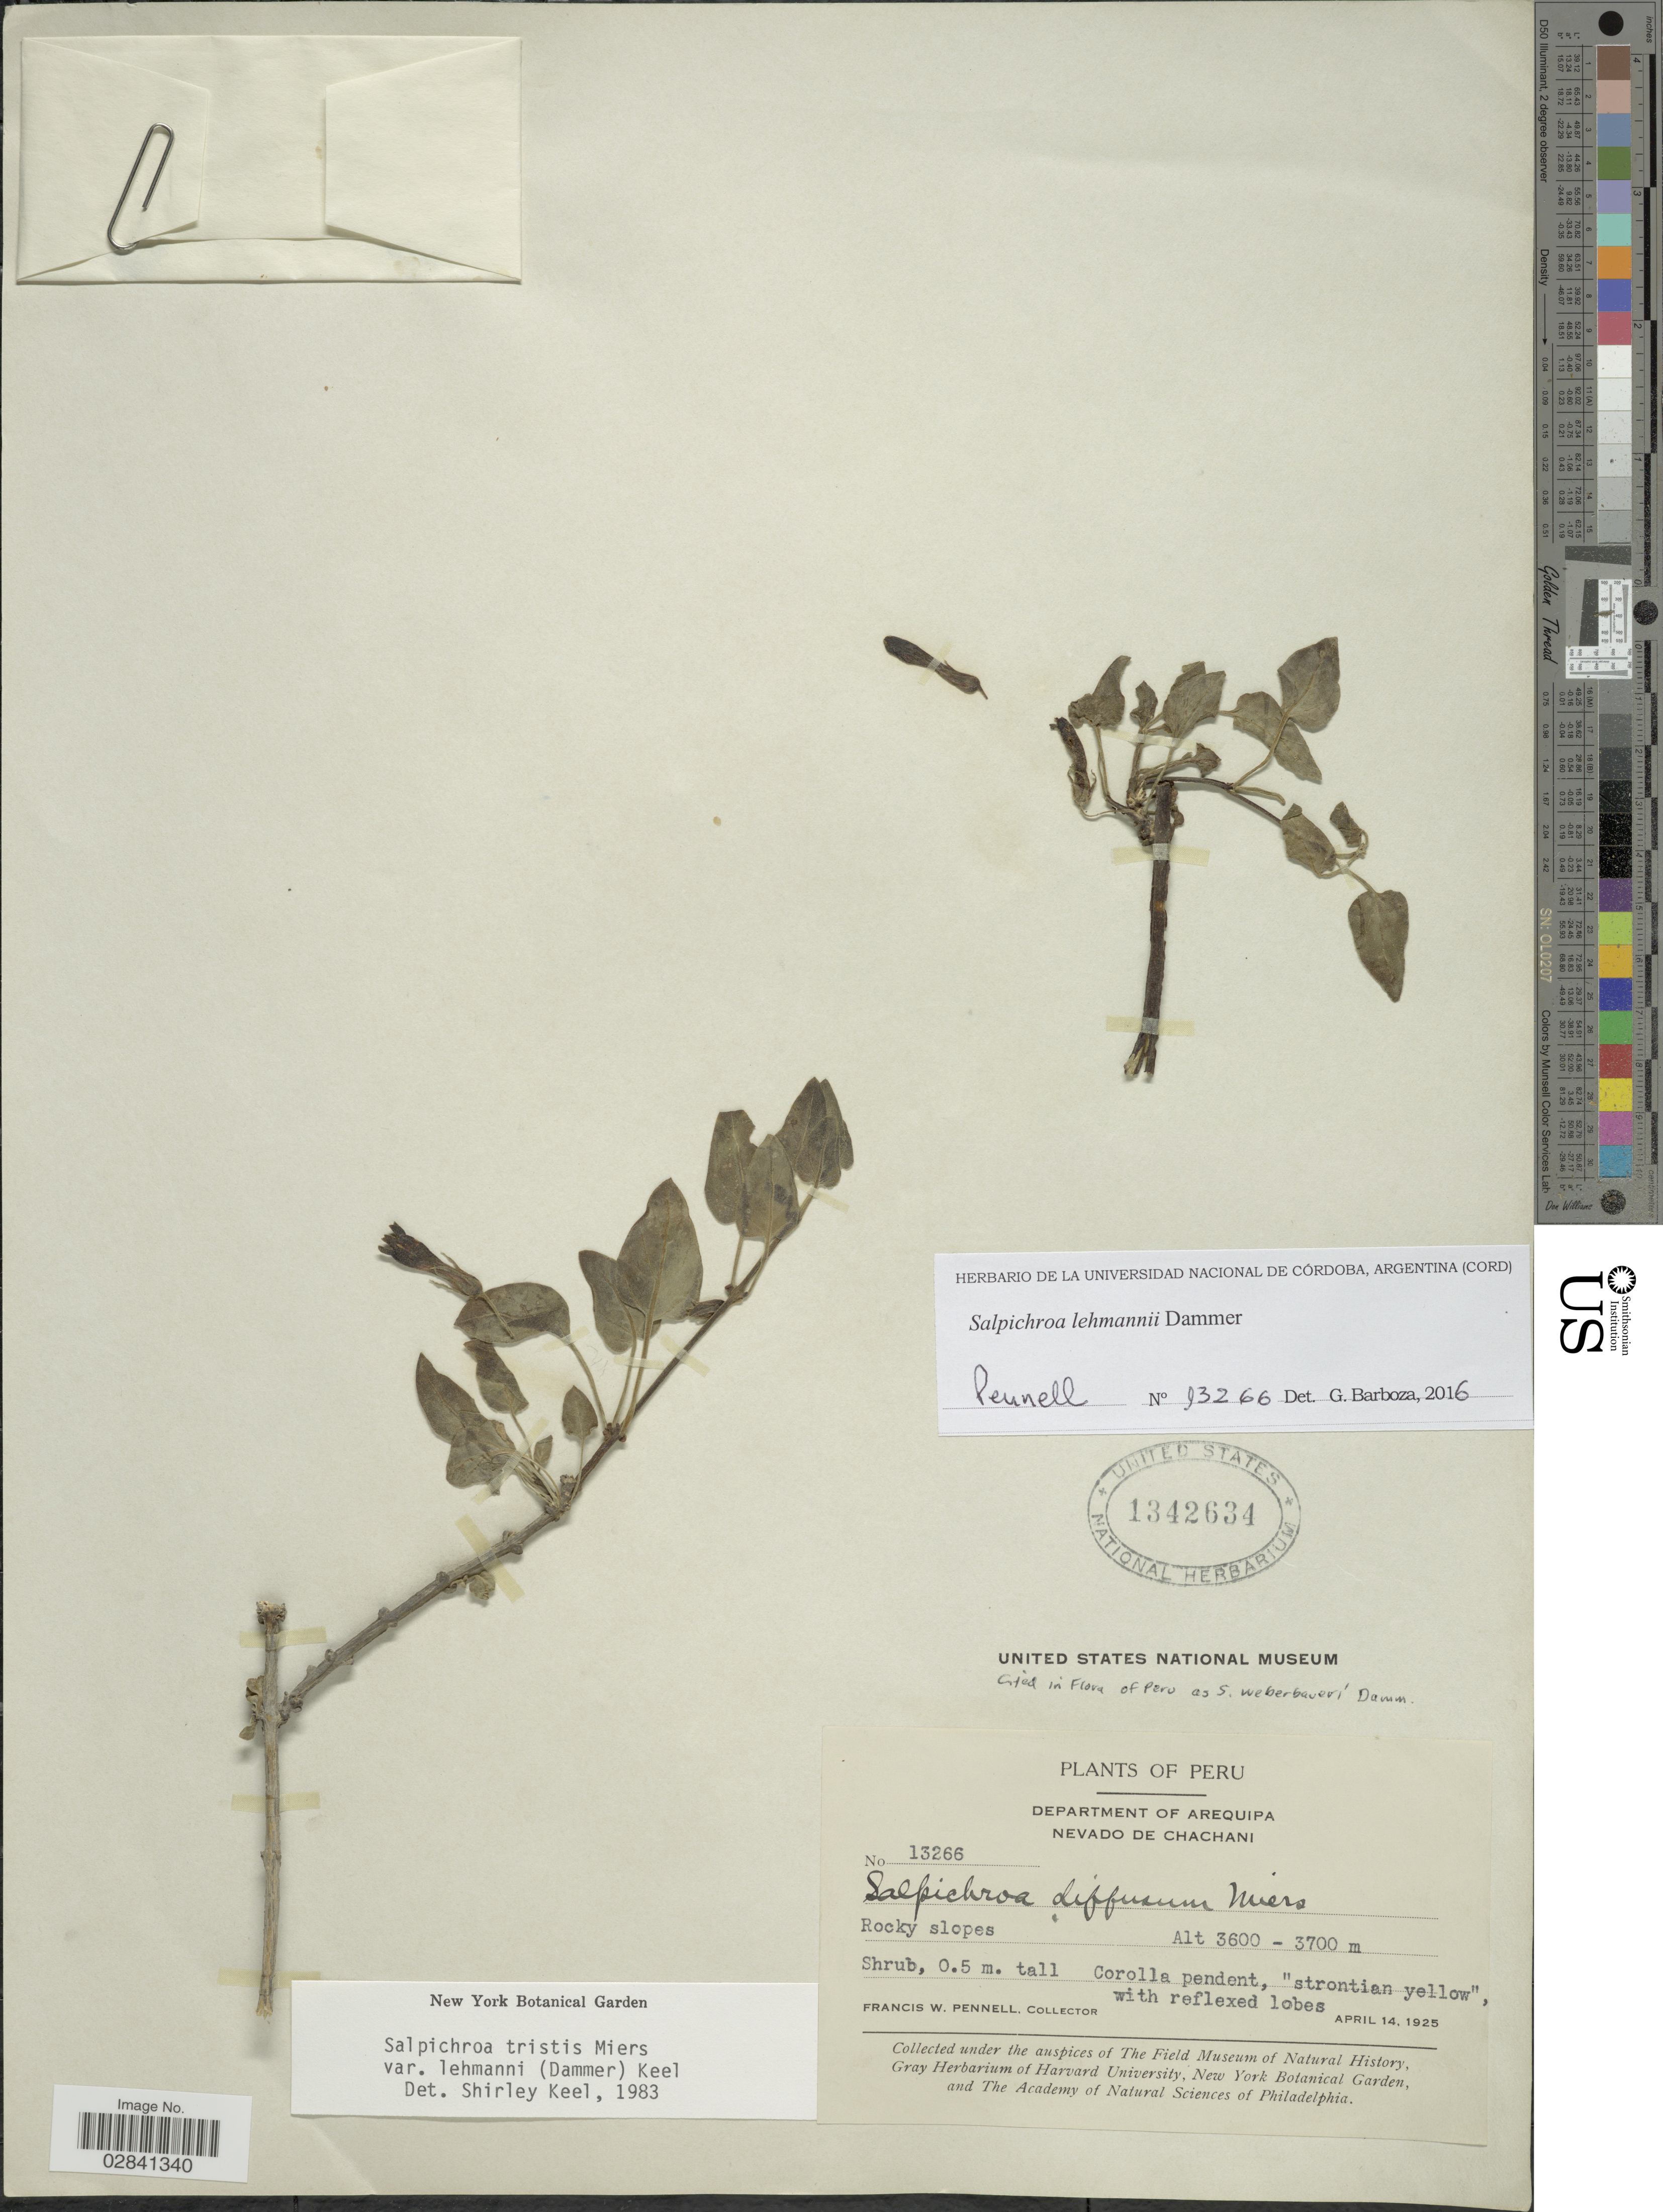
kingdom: Plantae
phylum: Tracheophyta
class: Magnoliopsida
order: Solanales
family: Solanaceae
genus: Salpichroa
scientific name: Salpichroa tristis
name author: Walp.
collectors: F. W. Pennell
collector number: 13266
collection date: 1925-04-14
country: Peru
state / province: Arequipa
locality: Nevado de Chachani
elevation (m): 3600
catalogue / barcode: US 1342634